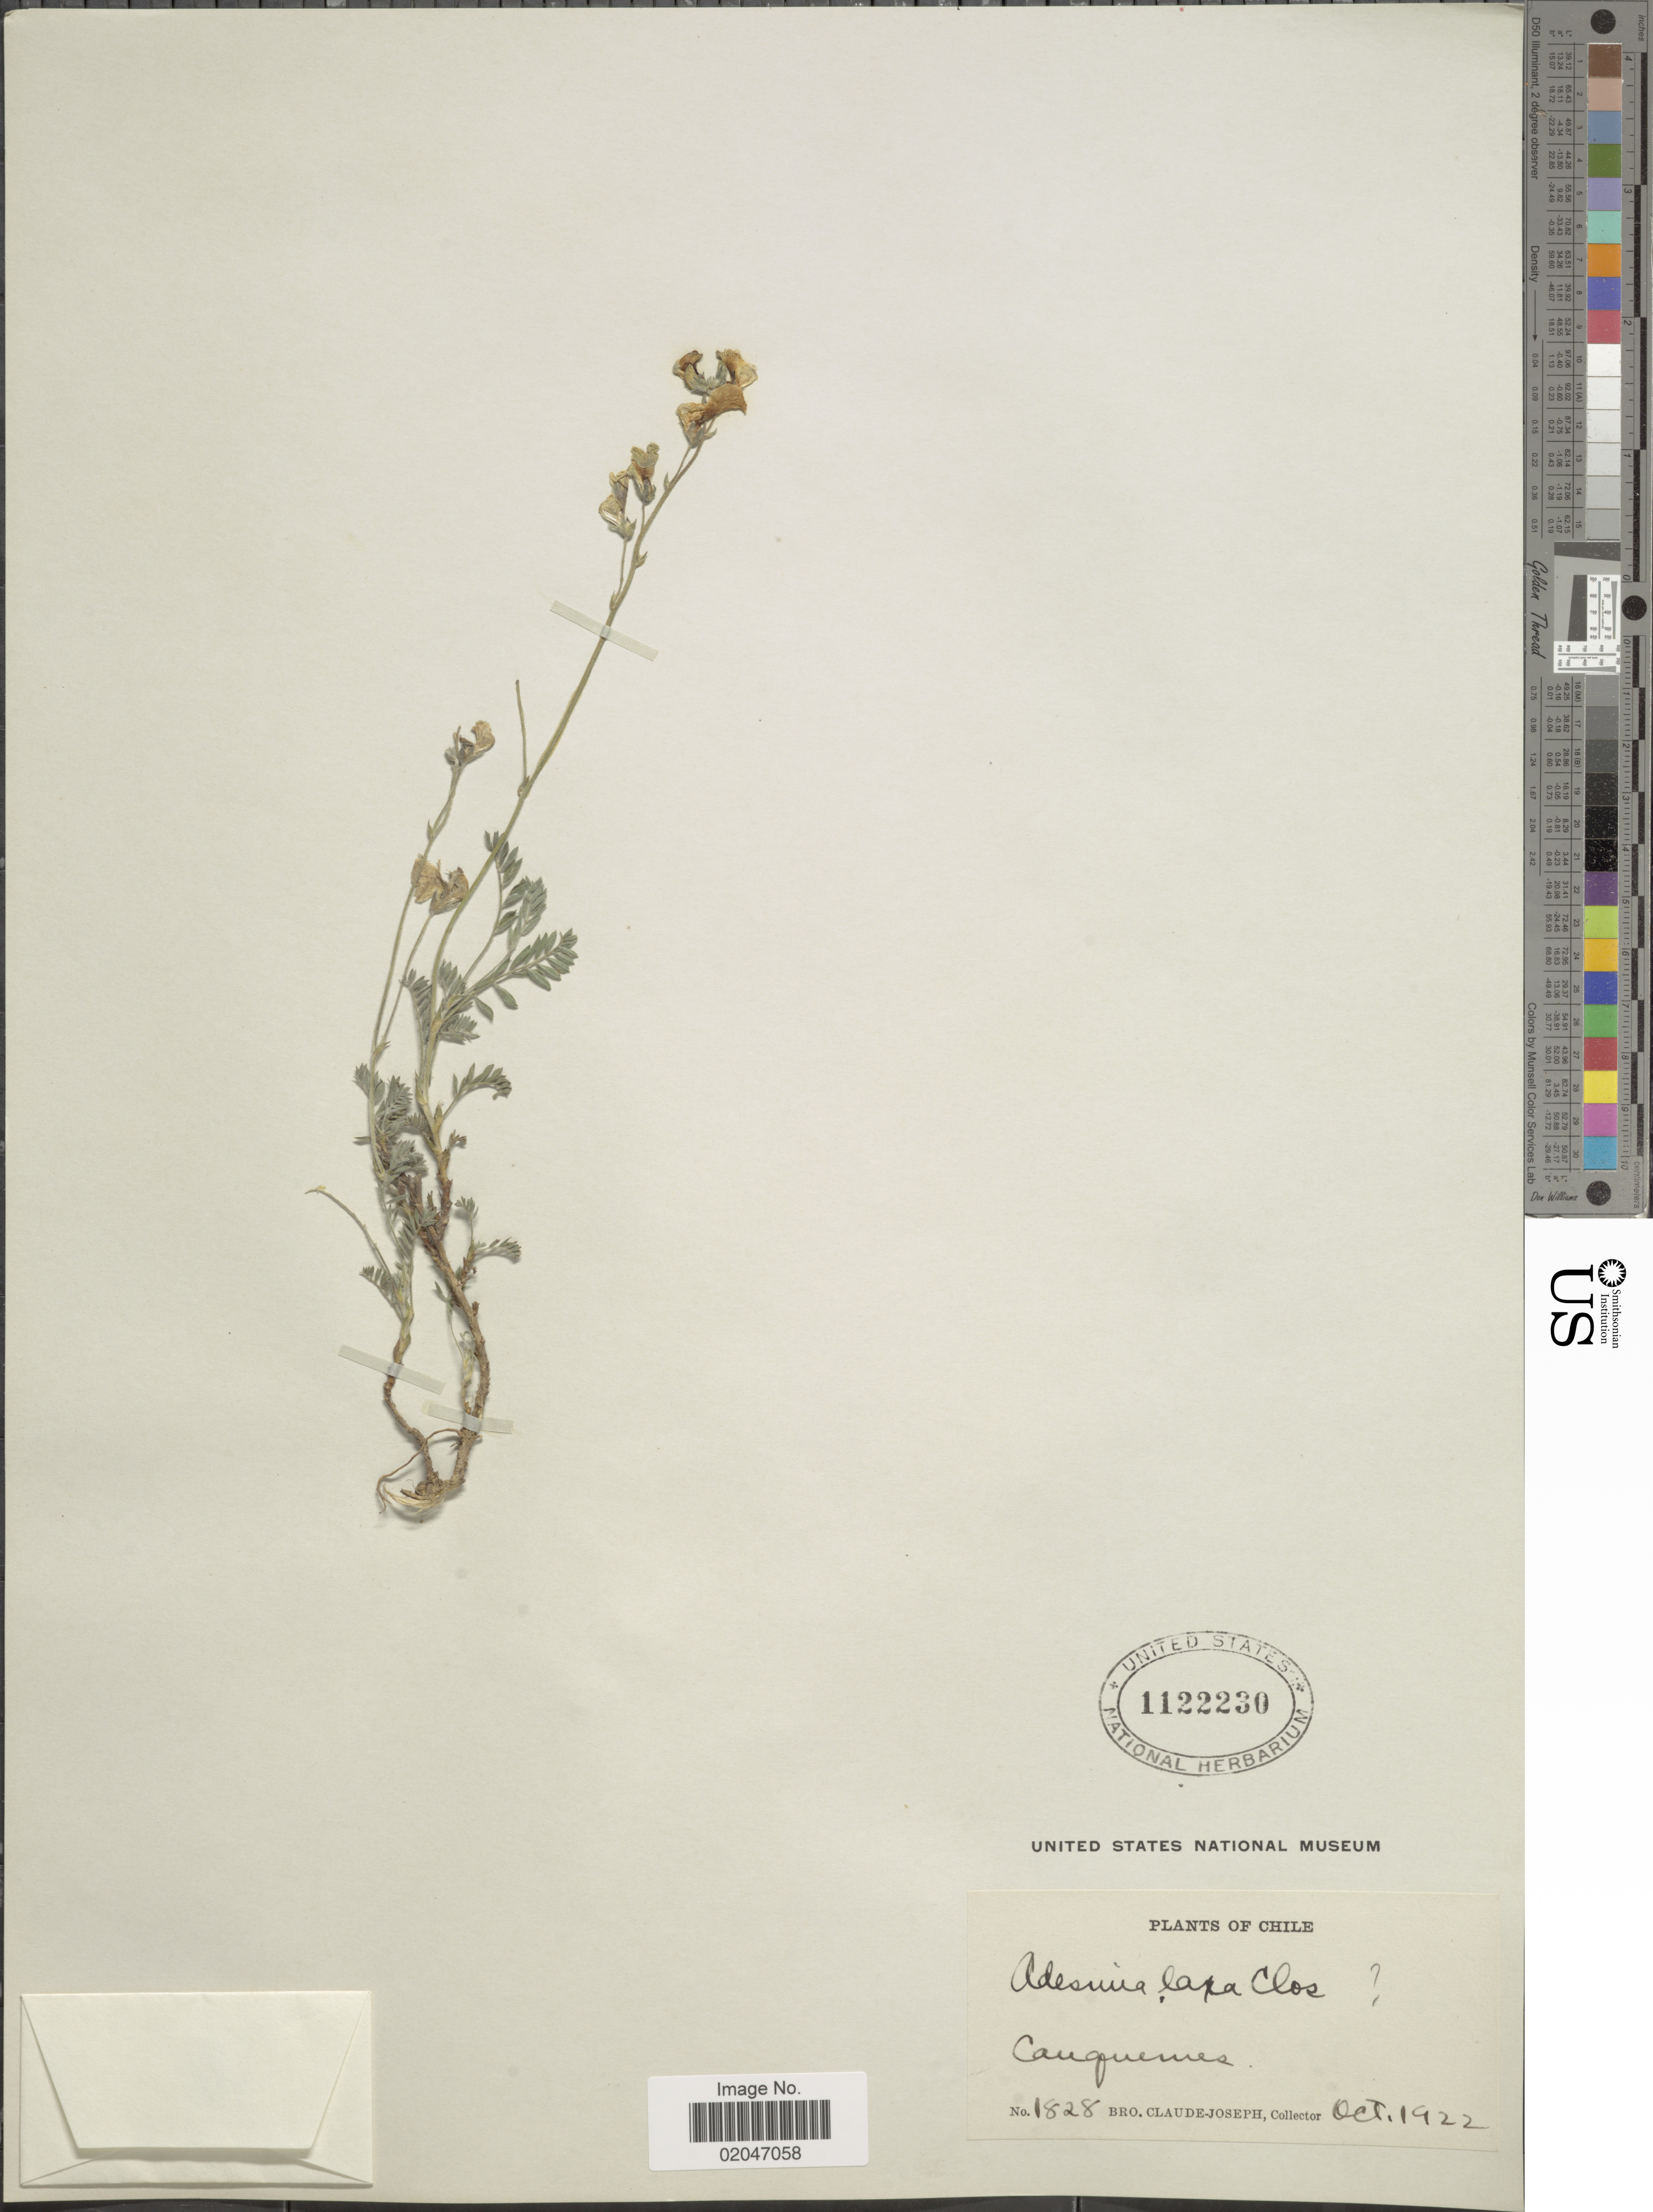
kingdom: Plantae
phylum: Tracheophyta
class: Magnoliopsida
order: Fabales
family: Fabaceae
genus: Adesmia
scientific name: Adesmia laxa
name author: Clos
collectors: Bro. Claude-Joseph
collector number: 1828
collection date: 1922-10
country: Chile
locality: Cauquenes.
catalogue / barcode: US 1122230